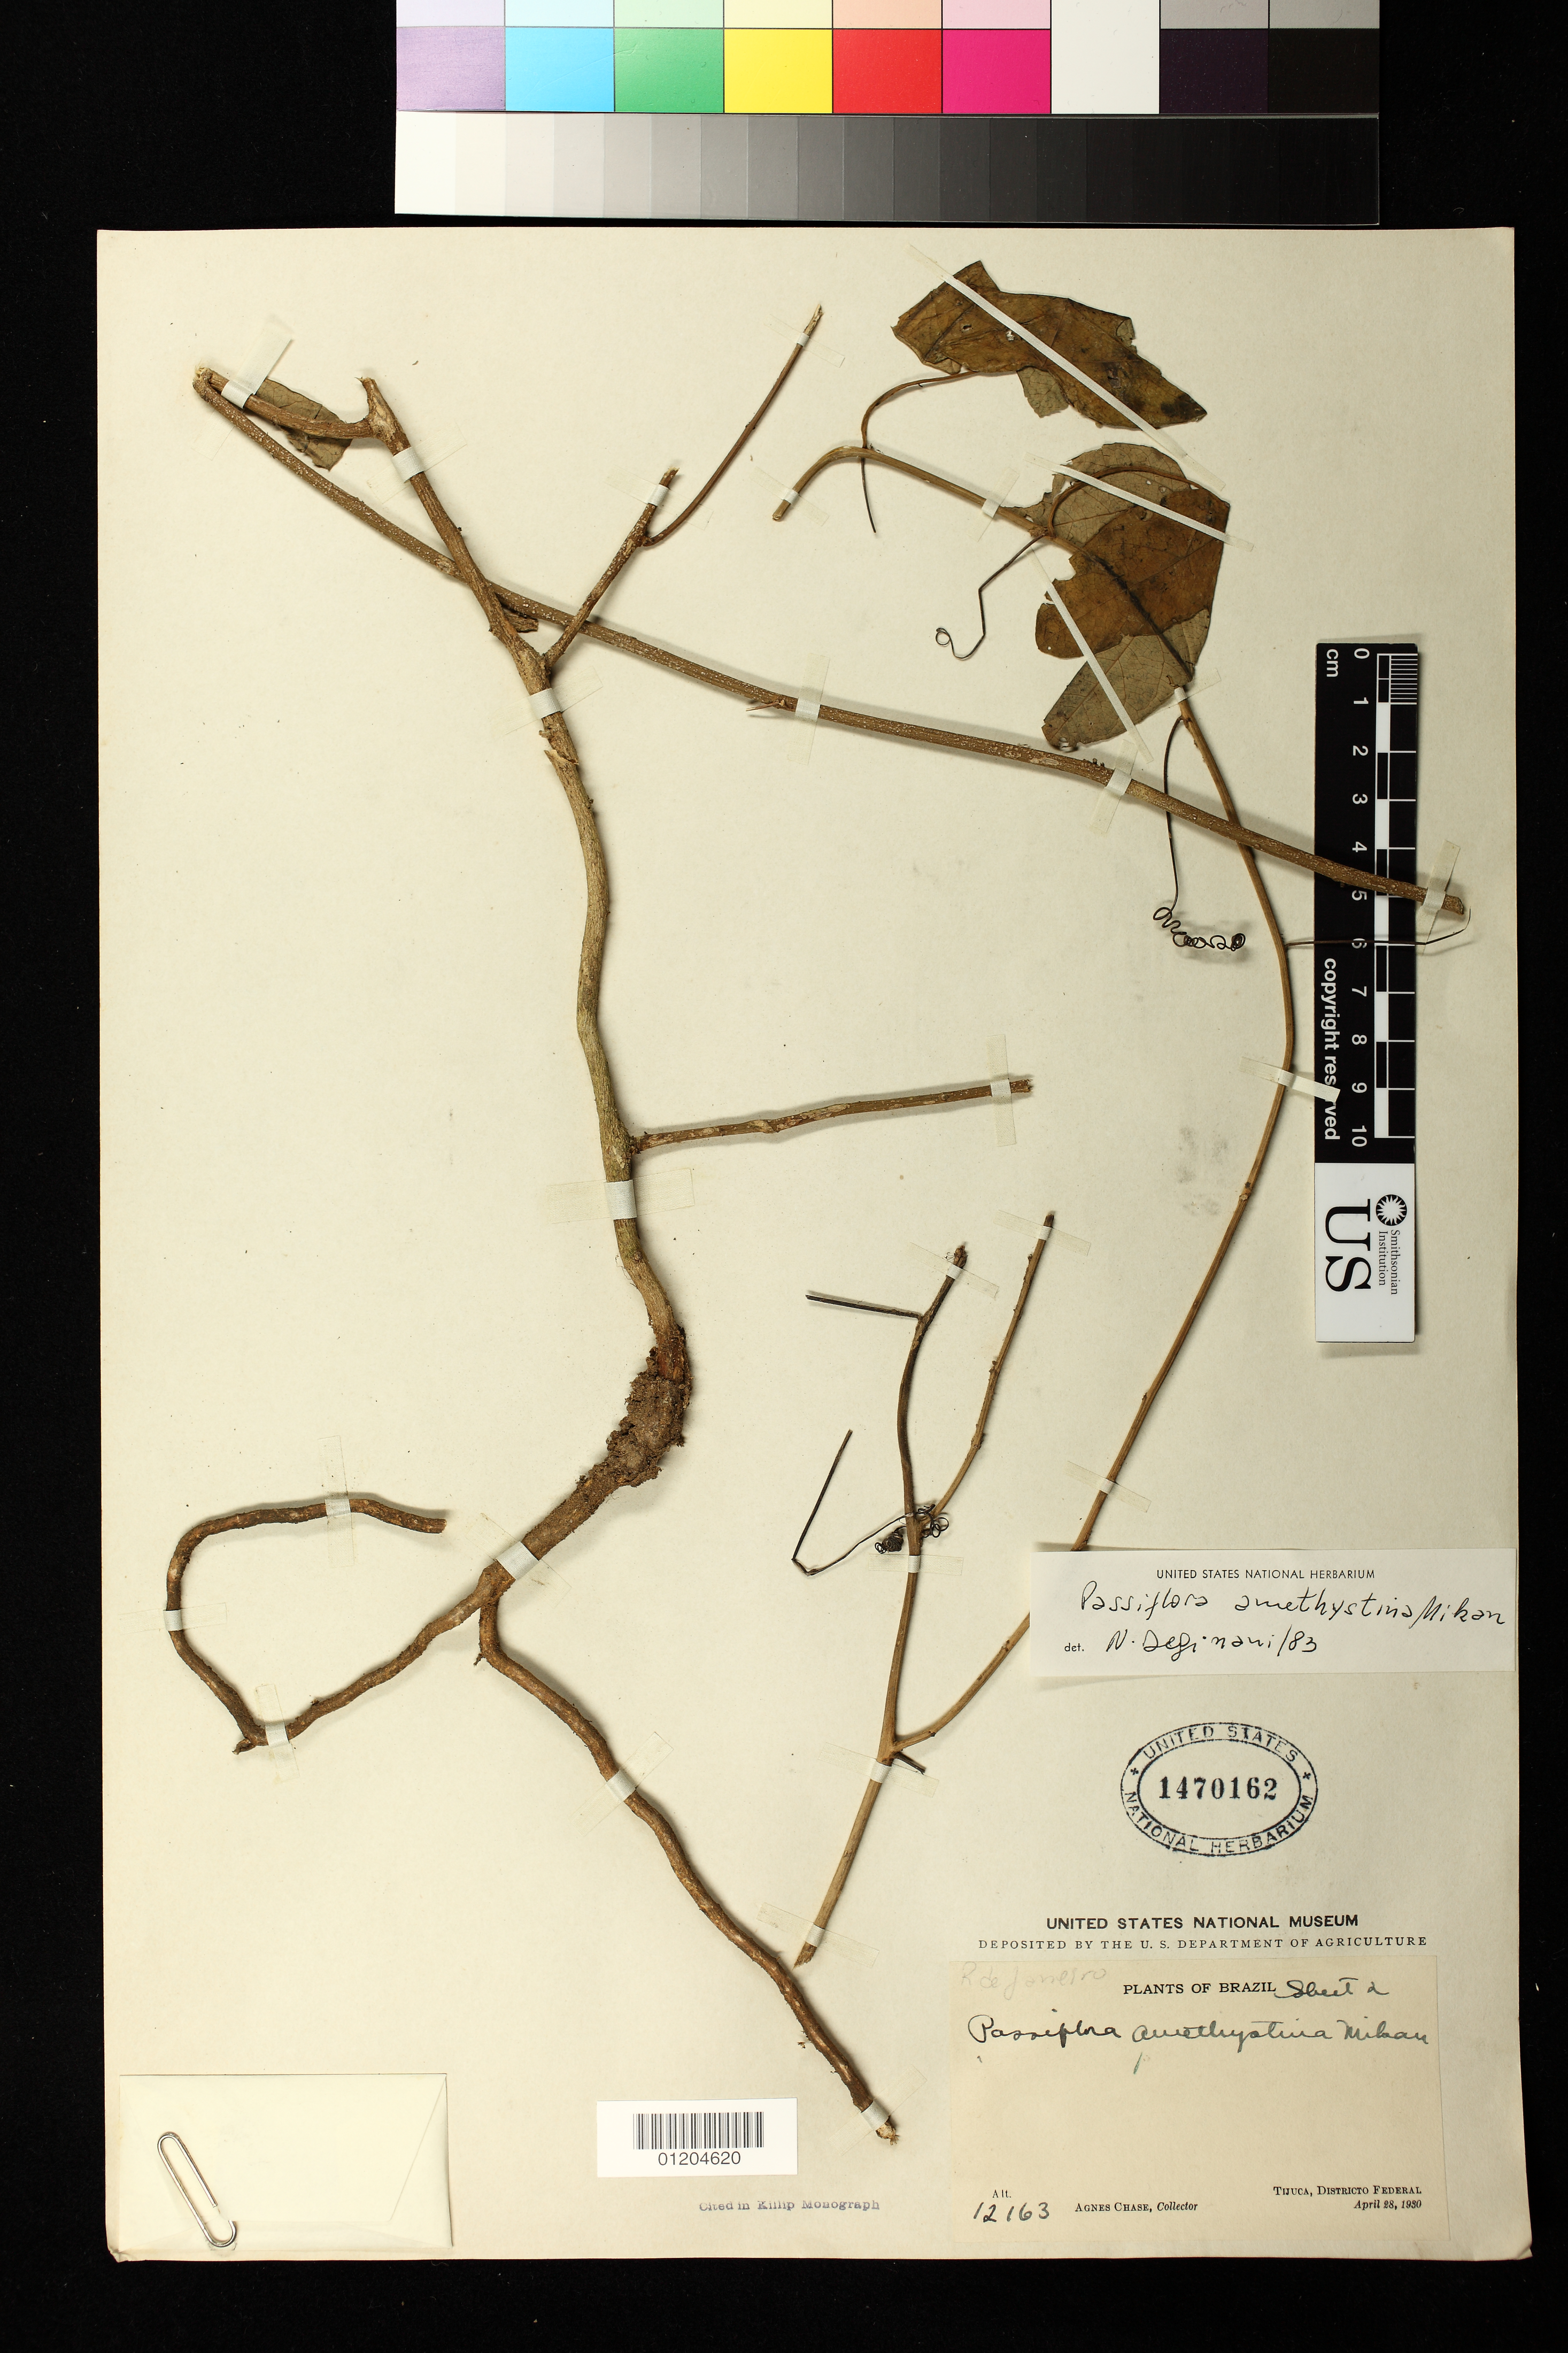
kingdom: Plantae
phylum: Tracheophyta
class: Magnoliopsida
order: Malpighiales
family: Passifloraceae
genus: Passiflora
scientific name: Passiflora amethystina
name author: J.C. Mikan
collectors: A. Chase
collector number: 12163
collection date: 1930-04-28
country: Brazil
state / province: Rio de Janeiro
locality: Districto Federal: Tijuca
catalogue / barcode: US 1470162